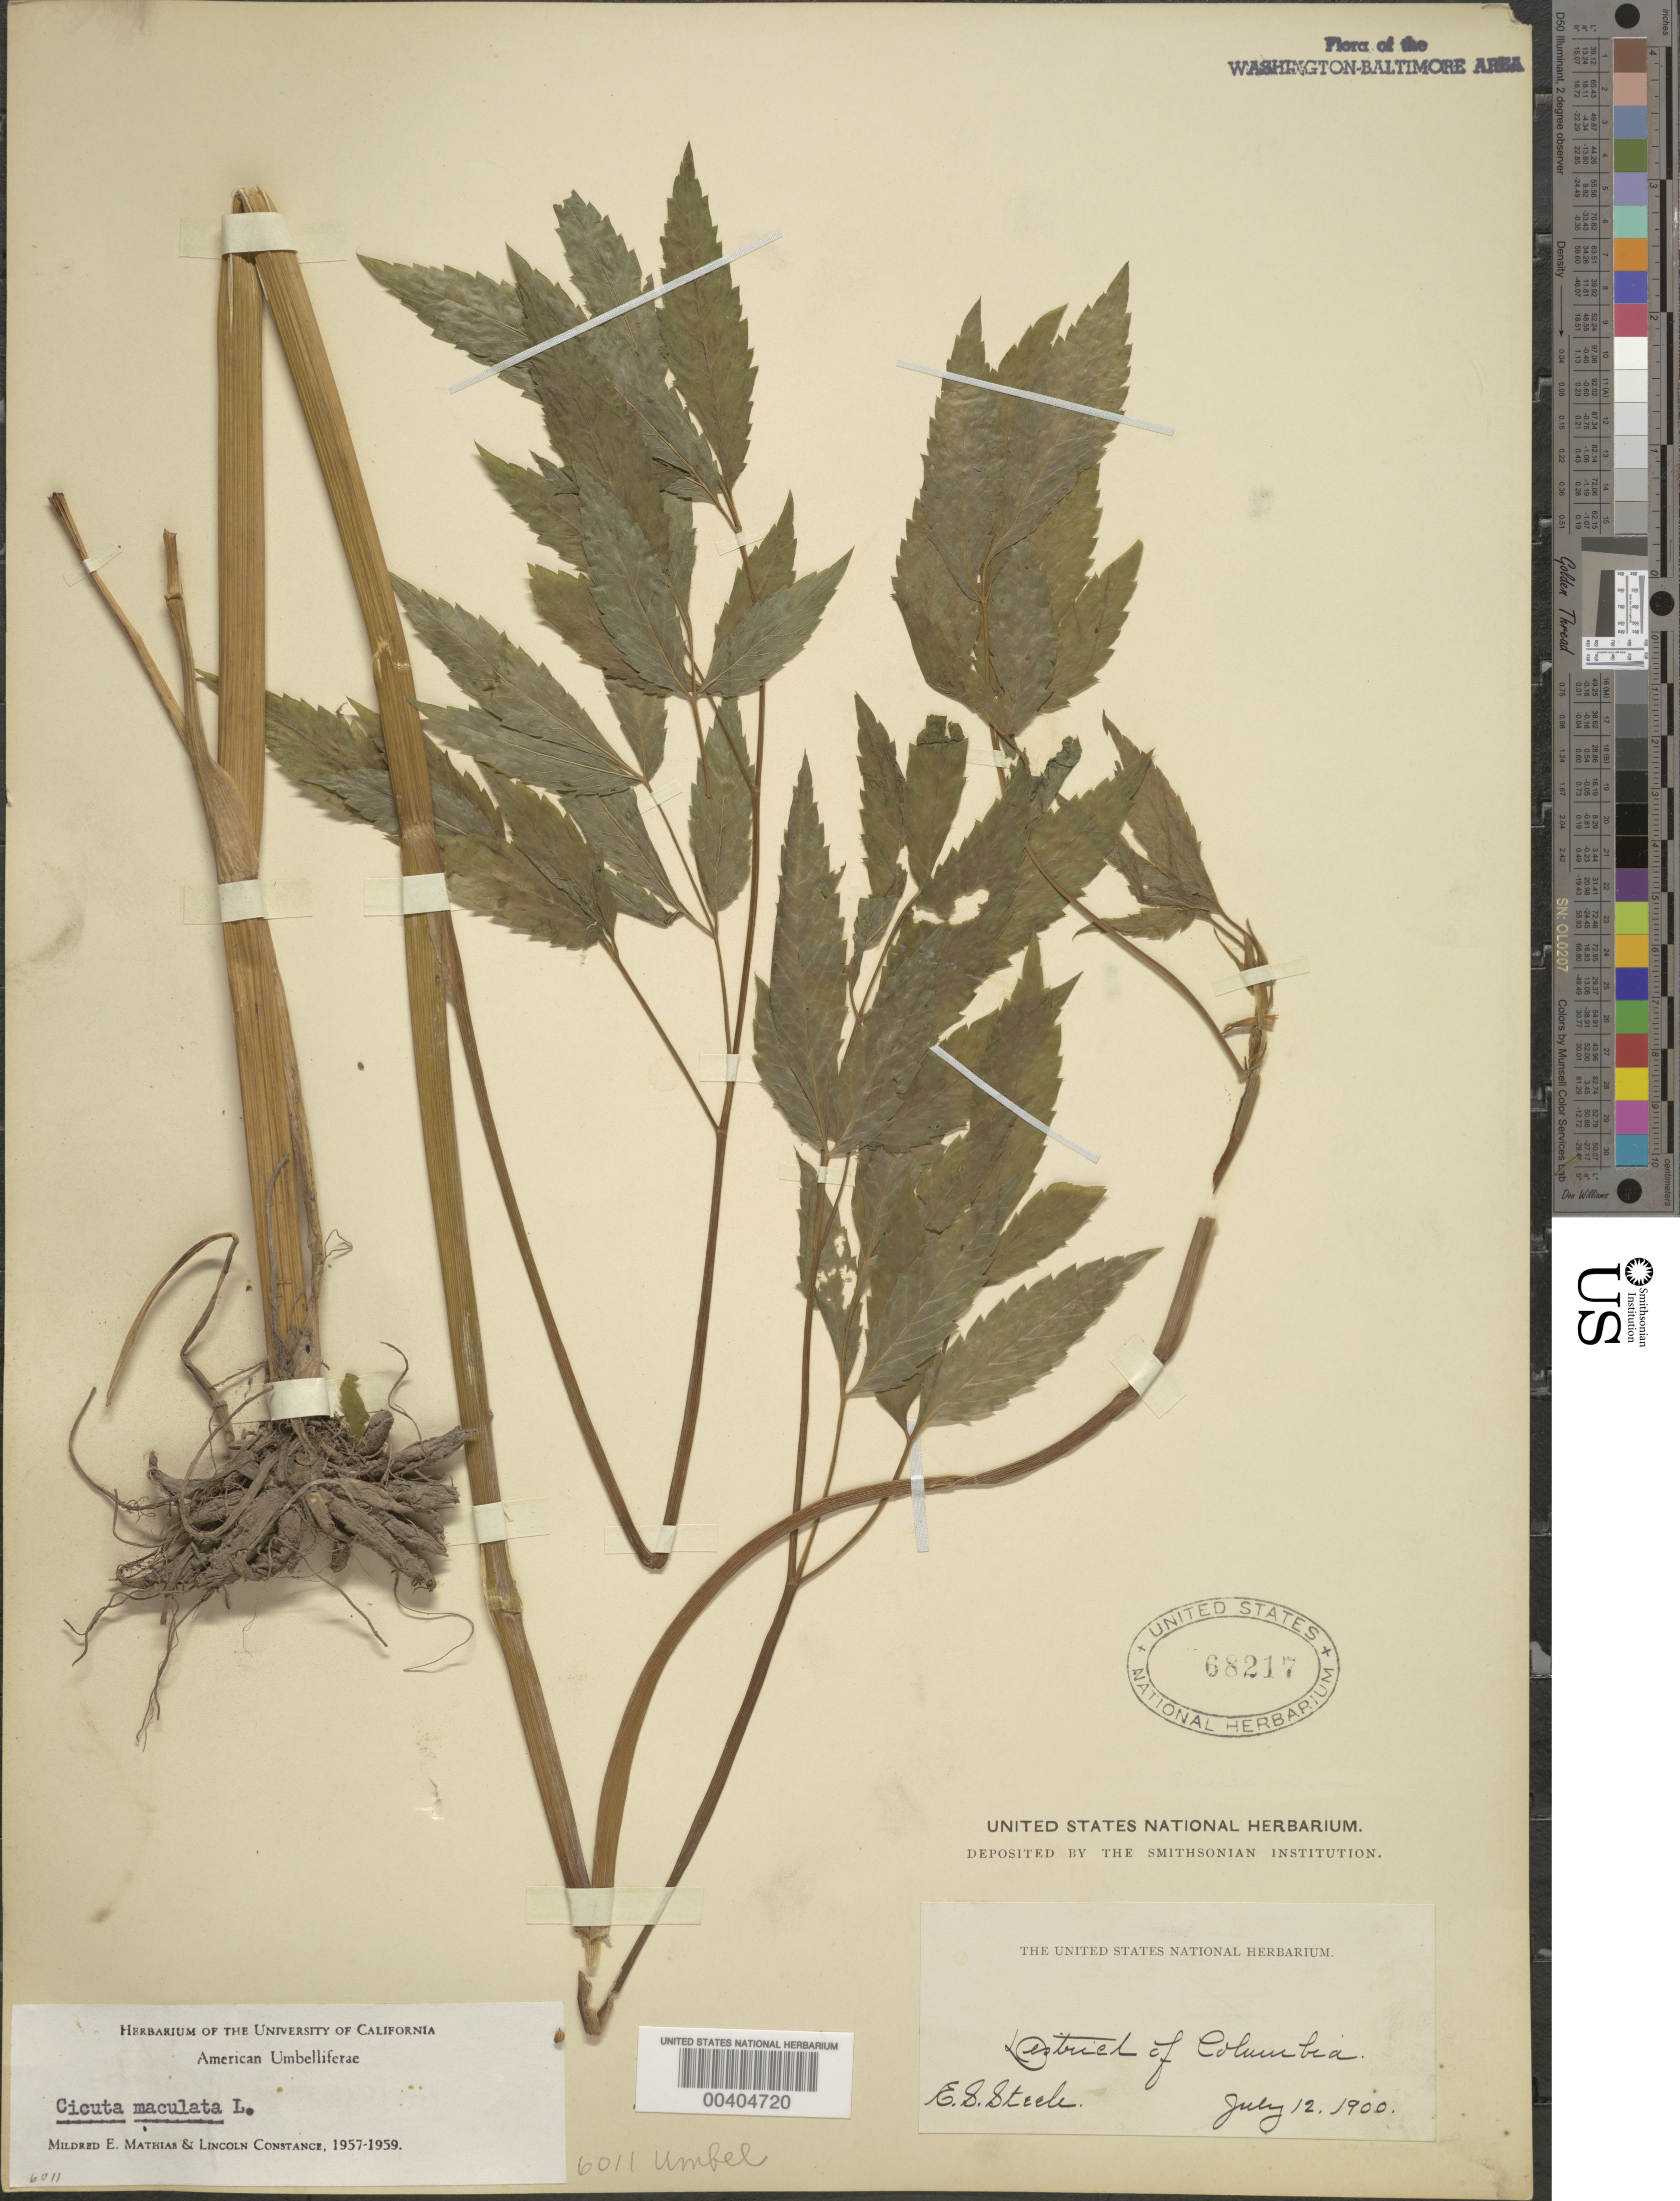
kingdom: Plantae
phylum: Tracheophyta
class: Magnoliopsida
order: Apiales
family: Apiaceae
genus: Cicuta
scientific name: Cicuta maculata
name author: L.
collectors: E. Steele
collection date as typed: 12 Jul 1900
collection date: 1900-07-12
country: United States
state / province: District of Columbia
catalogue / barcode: US 68217